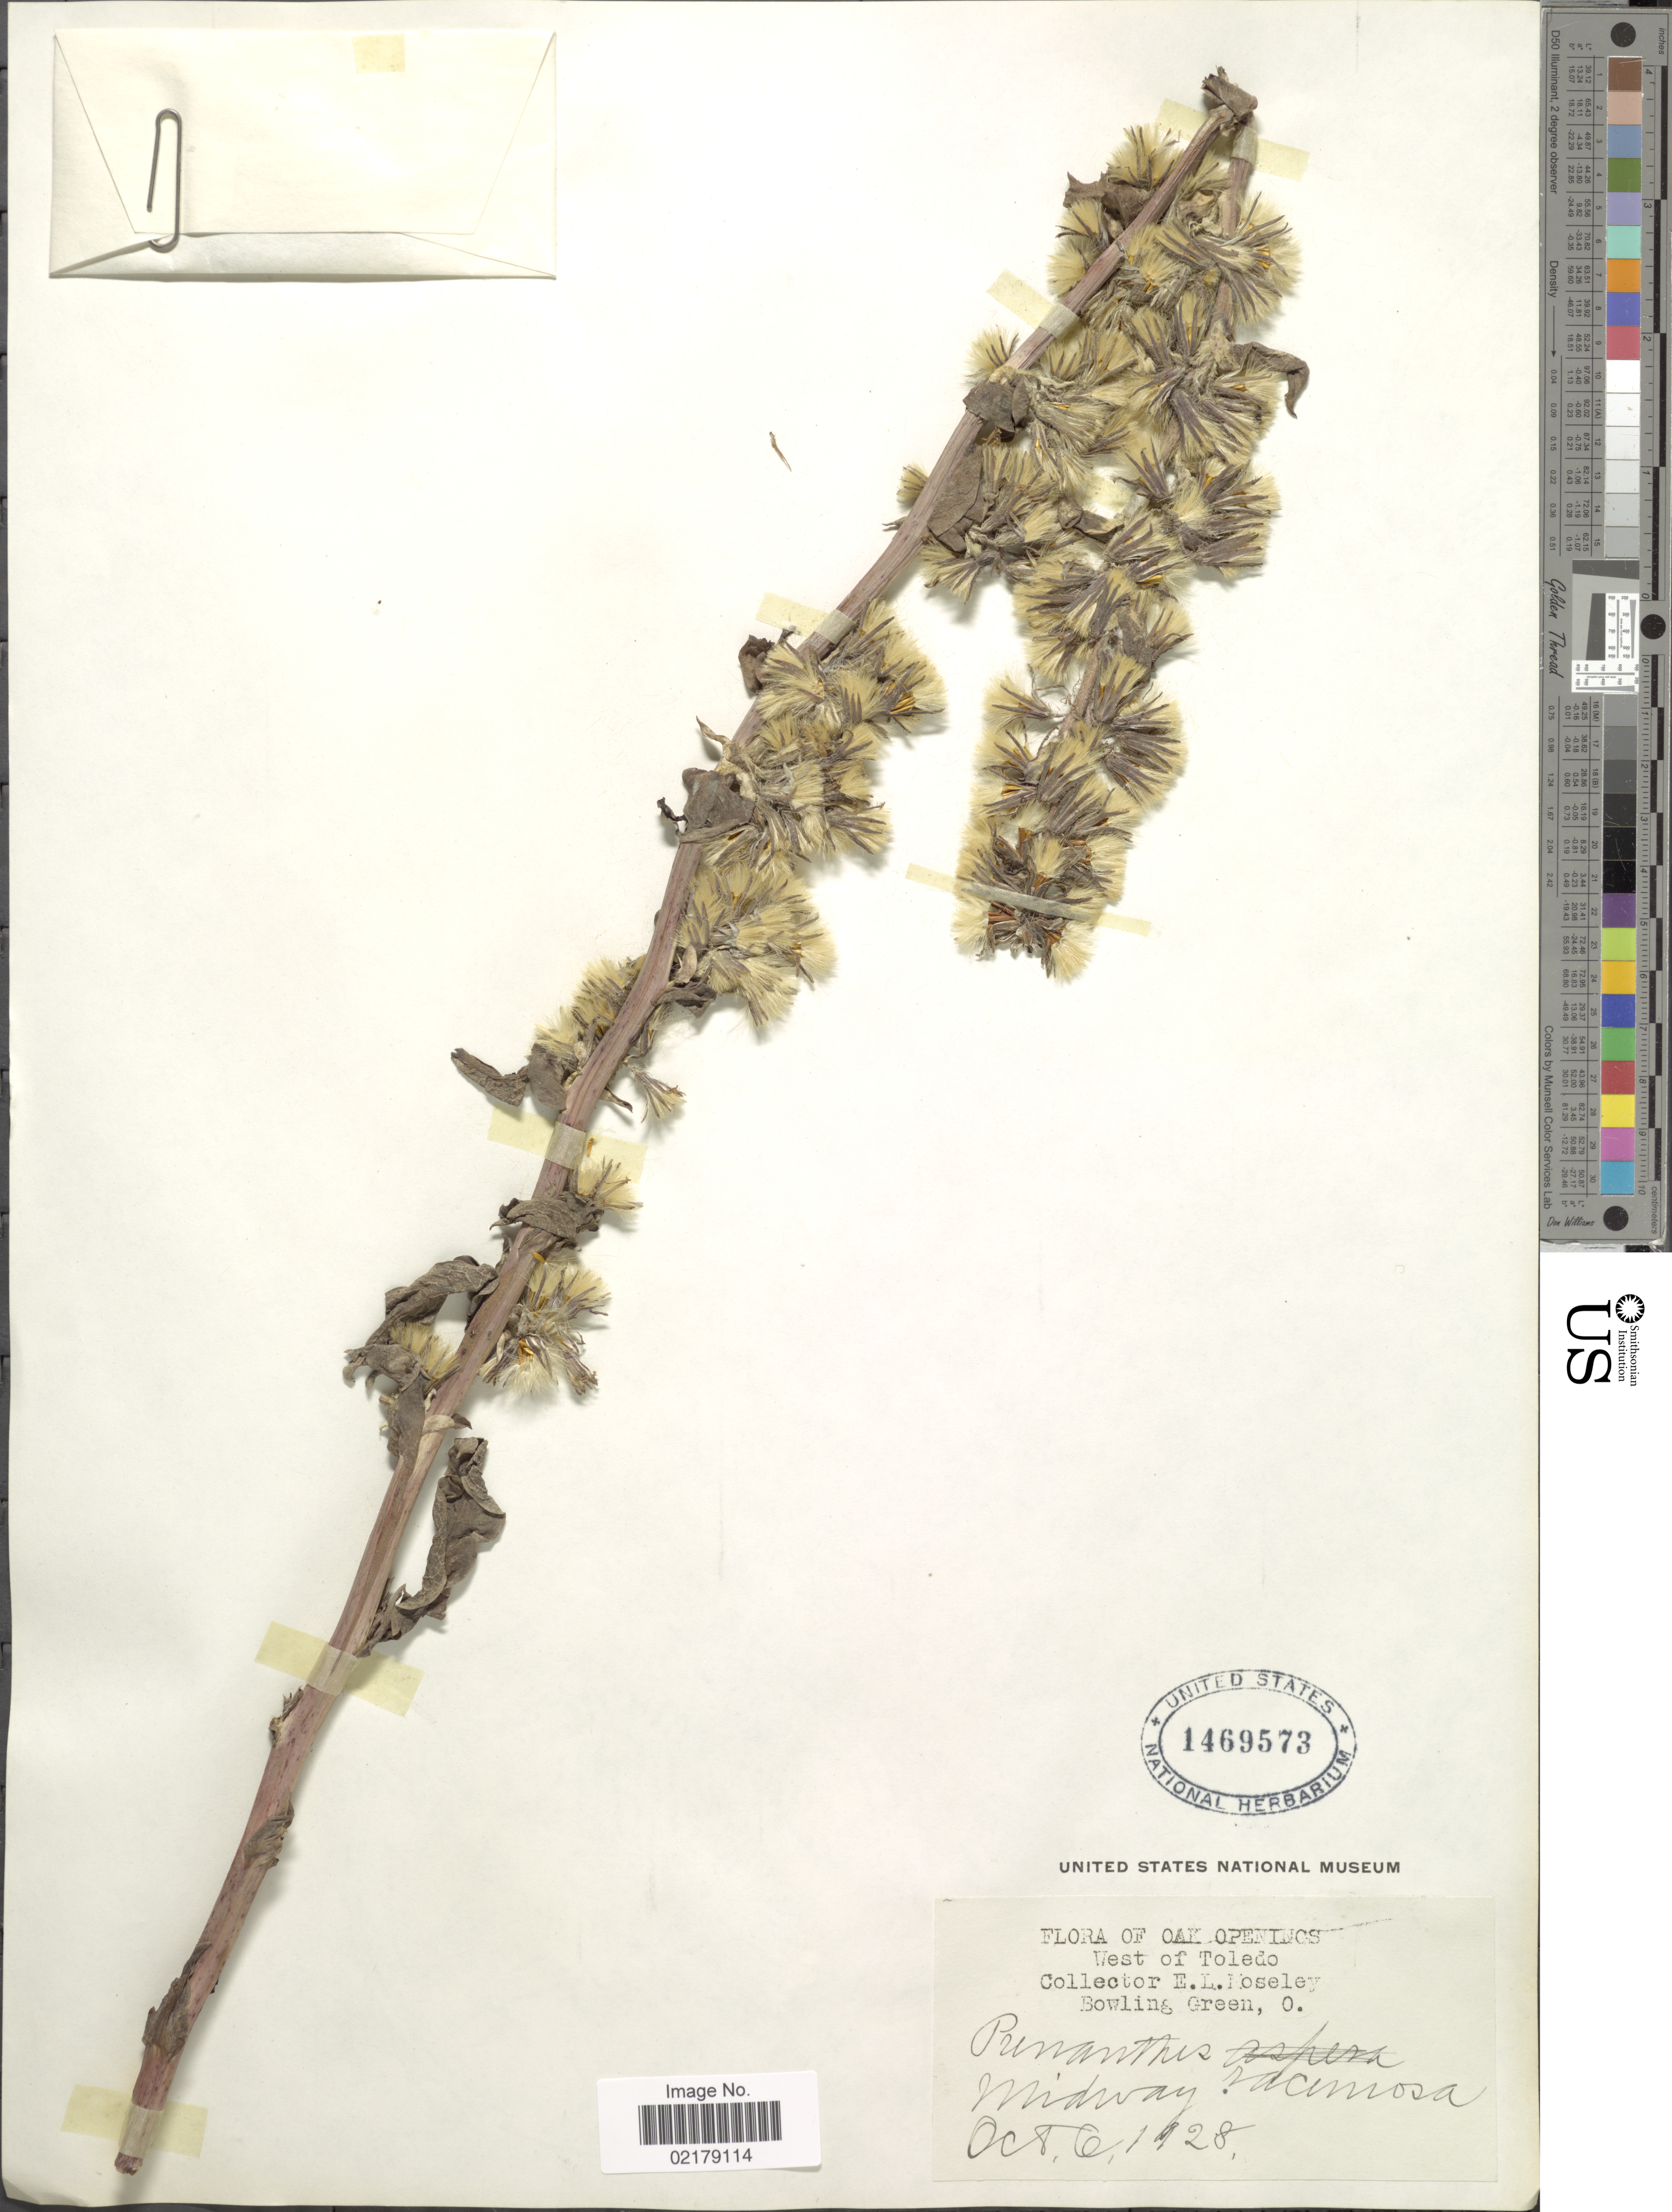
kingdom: Plantae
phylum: Tracheophyta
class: Magnoliopsida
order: Asterales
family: Asteraceae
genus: Nabalus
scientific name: Nabalus racemosus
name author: (Michx.) Hook.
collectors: E. Moseley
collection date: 1928-10-06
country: Belize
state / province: Toledo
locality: Oak Openings, West of Toledo, Midway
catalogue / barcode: US 1469573